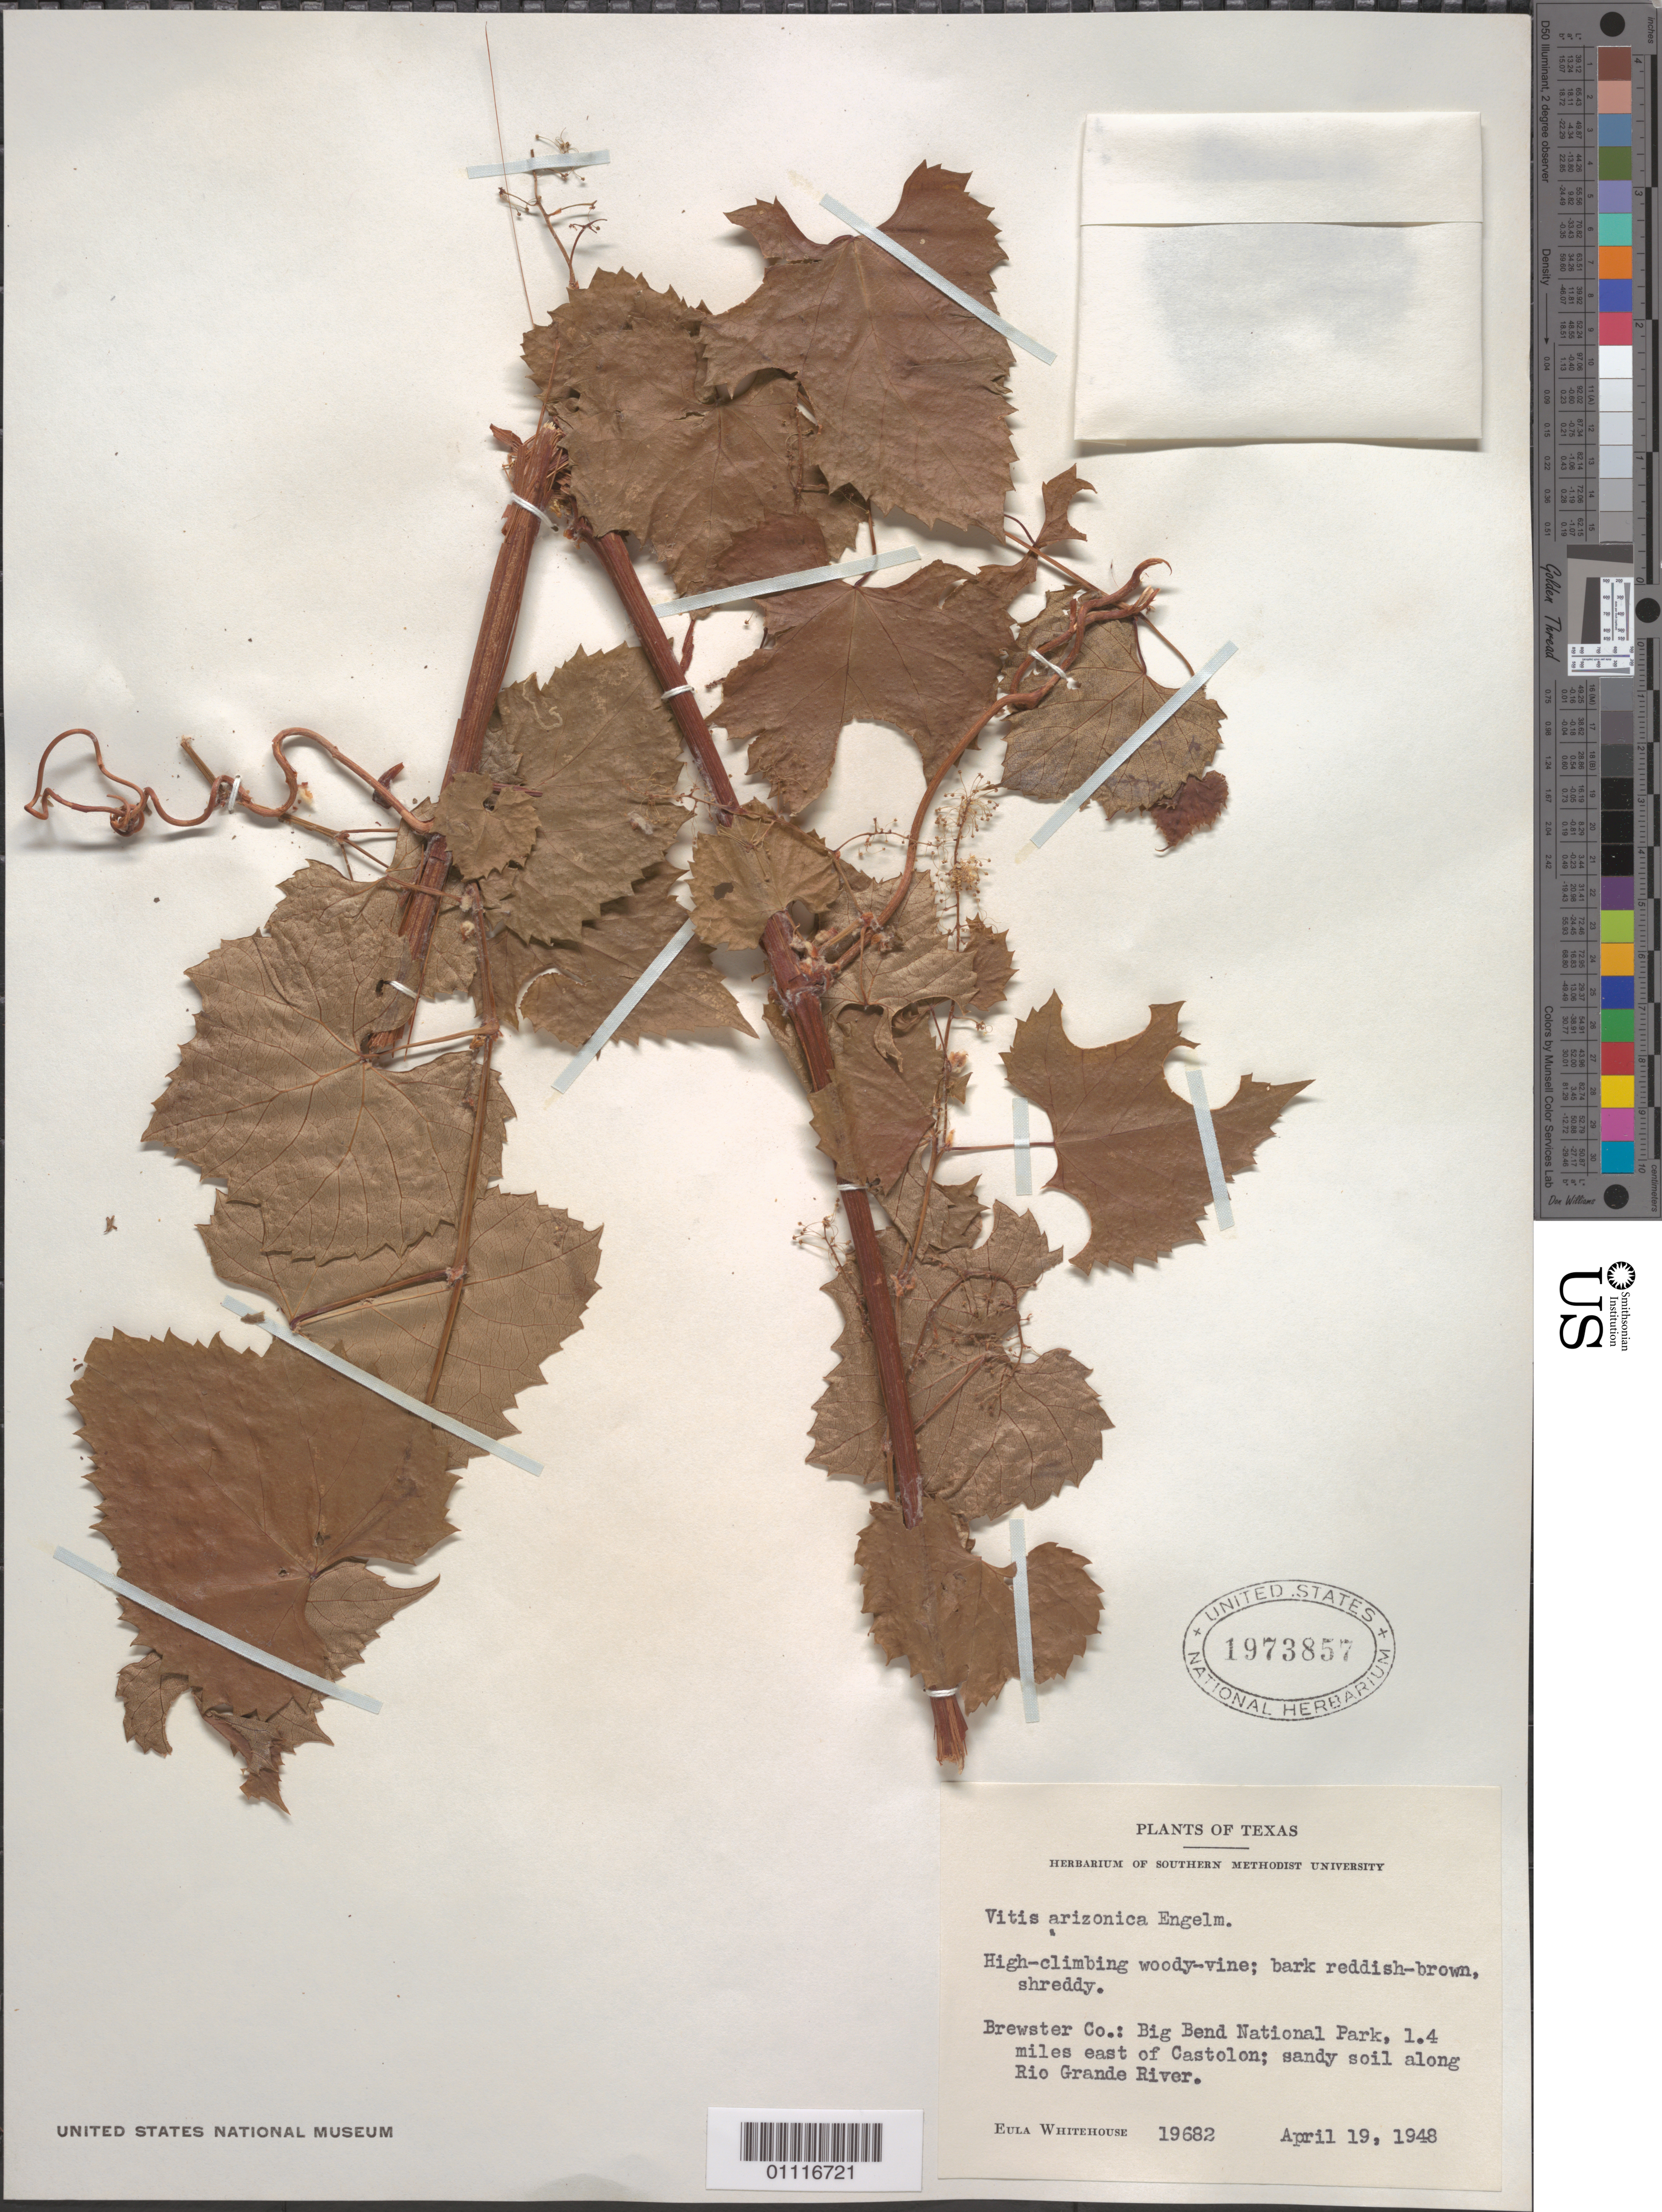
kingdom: Plantae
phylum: Tracheophyta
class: Magnoliopsida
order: Vitales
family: Vitaceae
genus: Vitis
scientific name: Vitis arizonica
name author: Engelm.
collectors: E. Whitehouse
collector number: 19682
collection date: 1948-04-19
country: United States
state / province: Texas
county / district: Brewster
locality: Big Bend National Park, 1.4 miles east of Castolon; sandy soil along Rio grande River.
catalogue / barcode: US 1973857